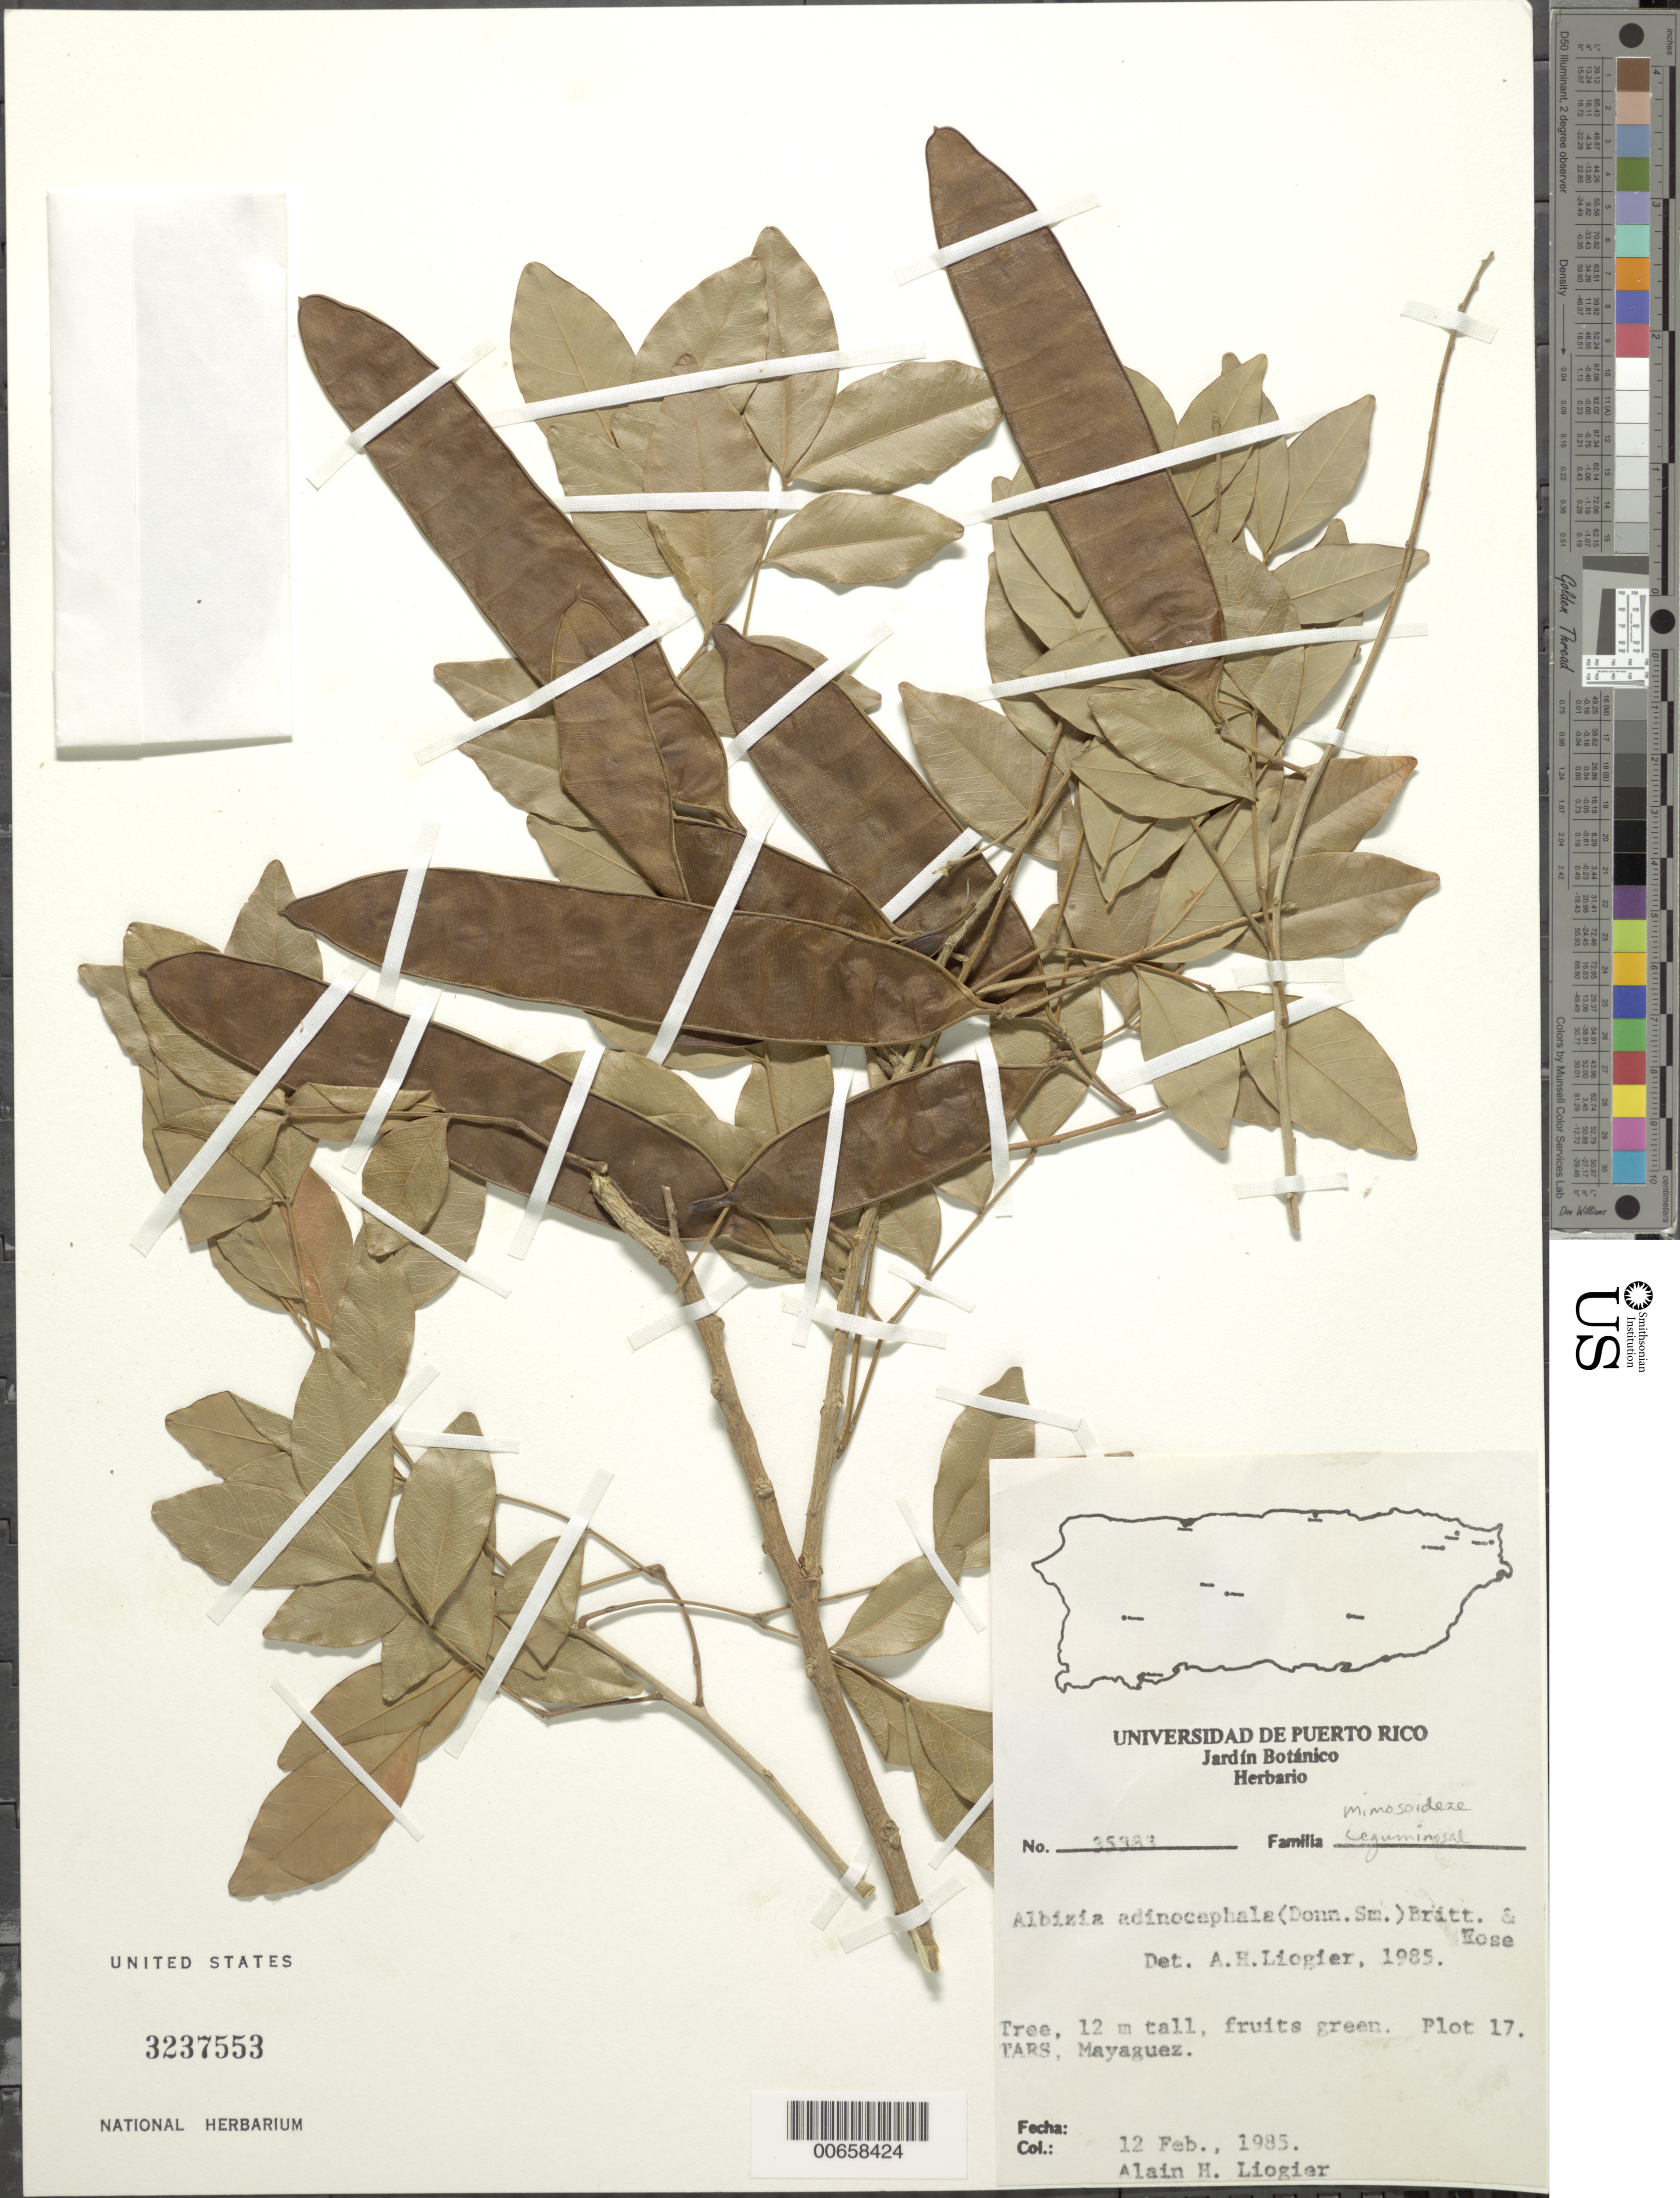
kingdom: Plantae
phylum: Tracheophyta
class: Magnoliopsida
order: Fabales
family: Fabaceae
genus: Pseudalbizzia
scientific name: Pseudalbizzia adinocephala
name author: (Donn. Sm.) Koenen & Duno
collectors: A. H. Liogier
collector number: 35383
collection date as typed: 12 Feb 1985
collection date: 1985-02-12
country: Puerto Rico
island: Greater Antilles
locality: Mayaguez, Plot 17. TARS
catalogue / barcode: US 3237553